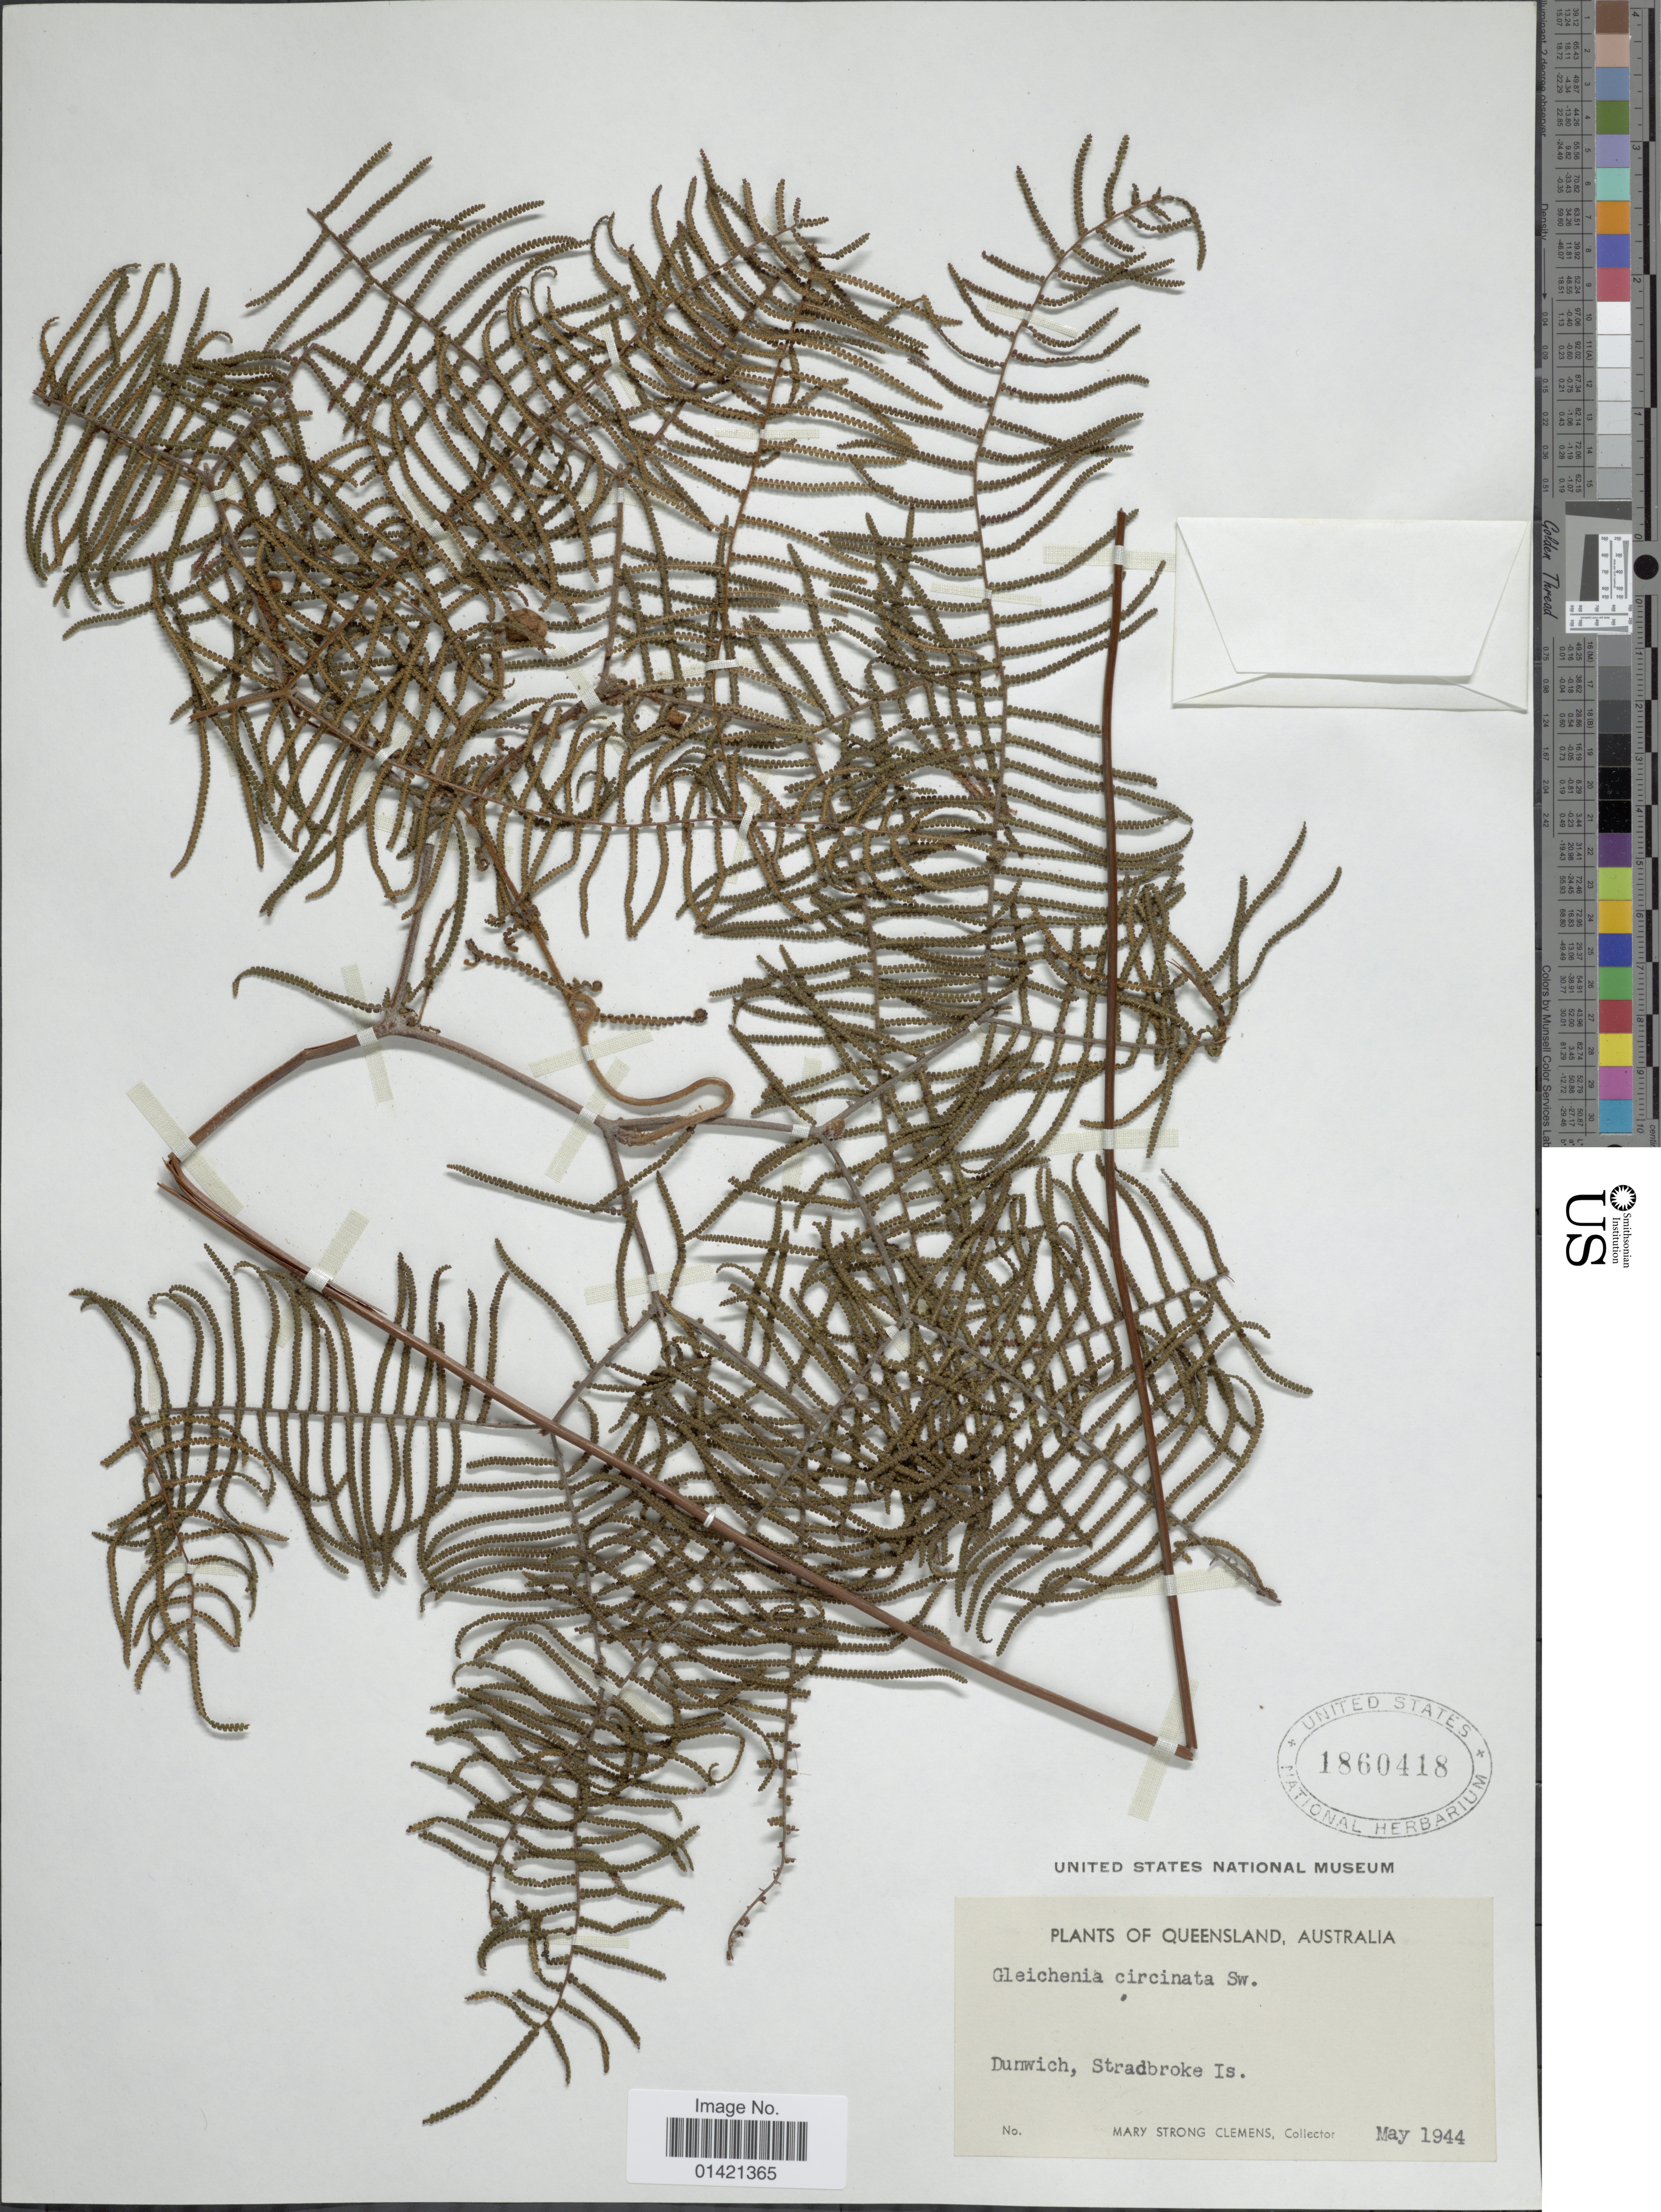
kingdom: Plantae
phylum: Tracheophyta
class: Polypodiopsida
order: Gleicheniales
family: Gleicheniaceae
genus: Gleichenia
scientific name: Gleichenia dicarpa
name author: R. Br.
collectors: M. S. Clemens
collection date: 1944-05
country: Australia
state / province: Queensland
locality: Dunwich, Stradbroke Is.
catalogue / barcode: US 1860418